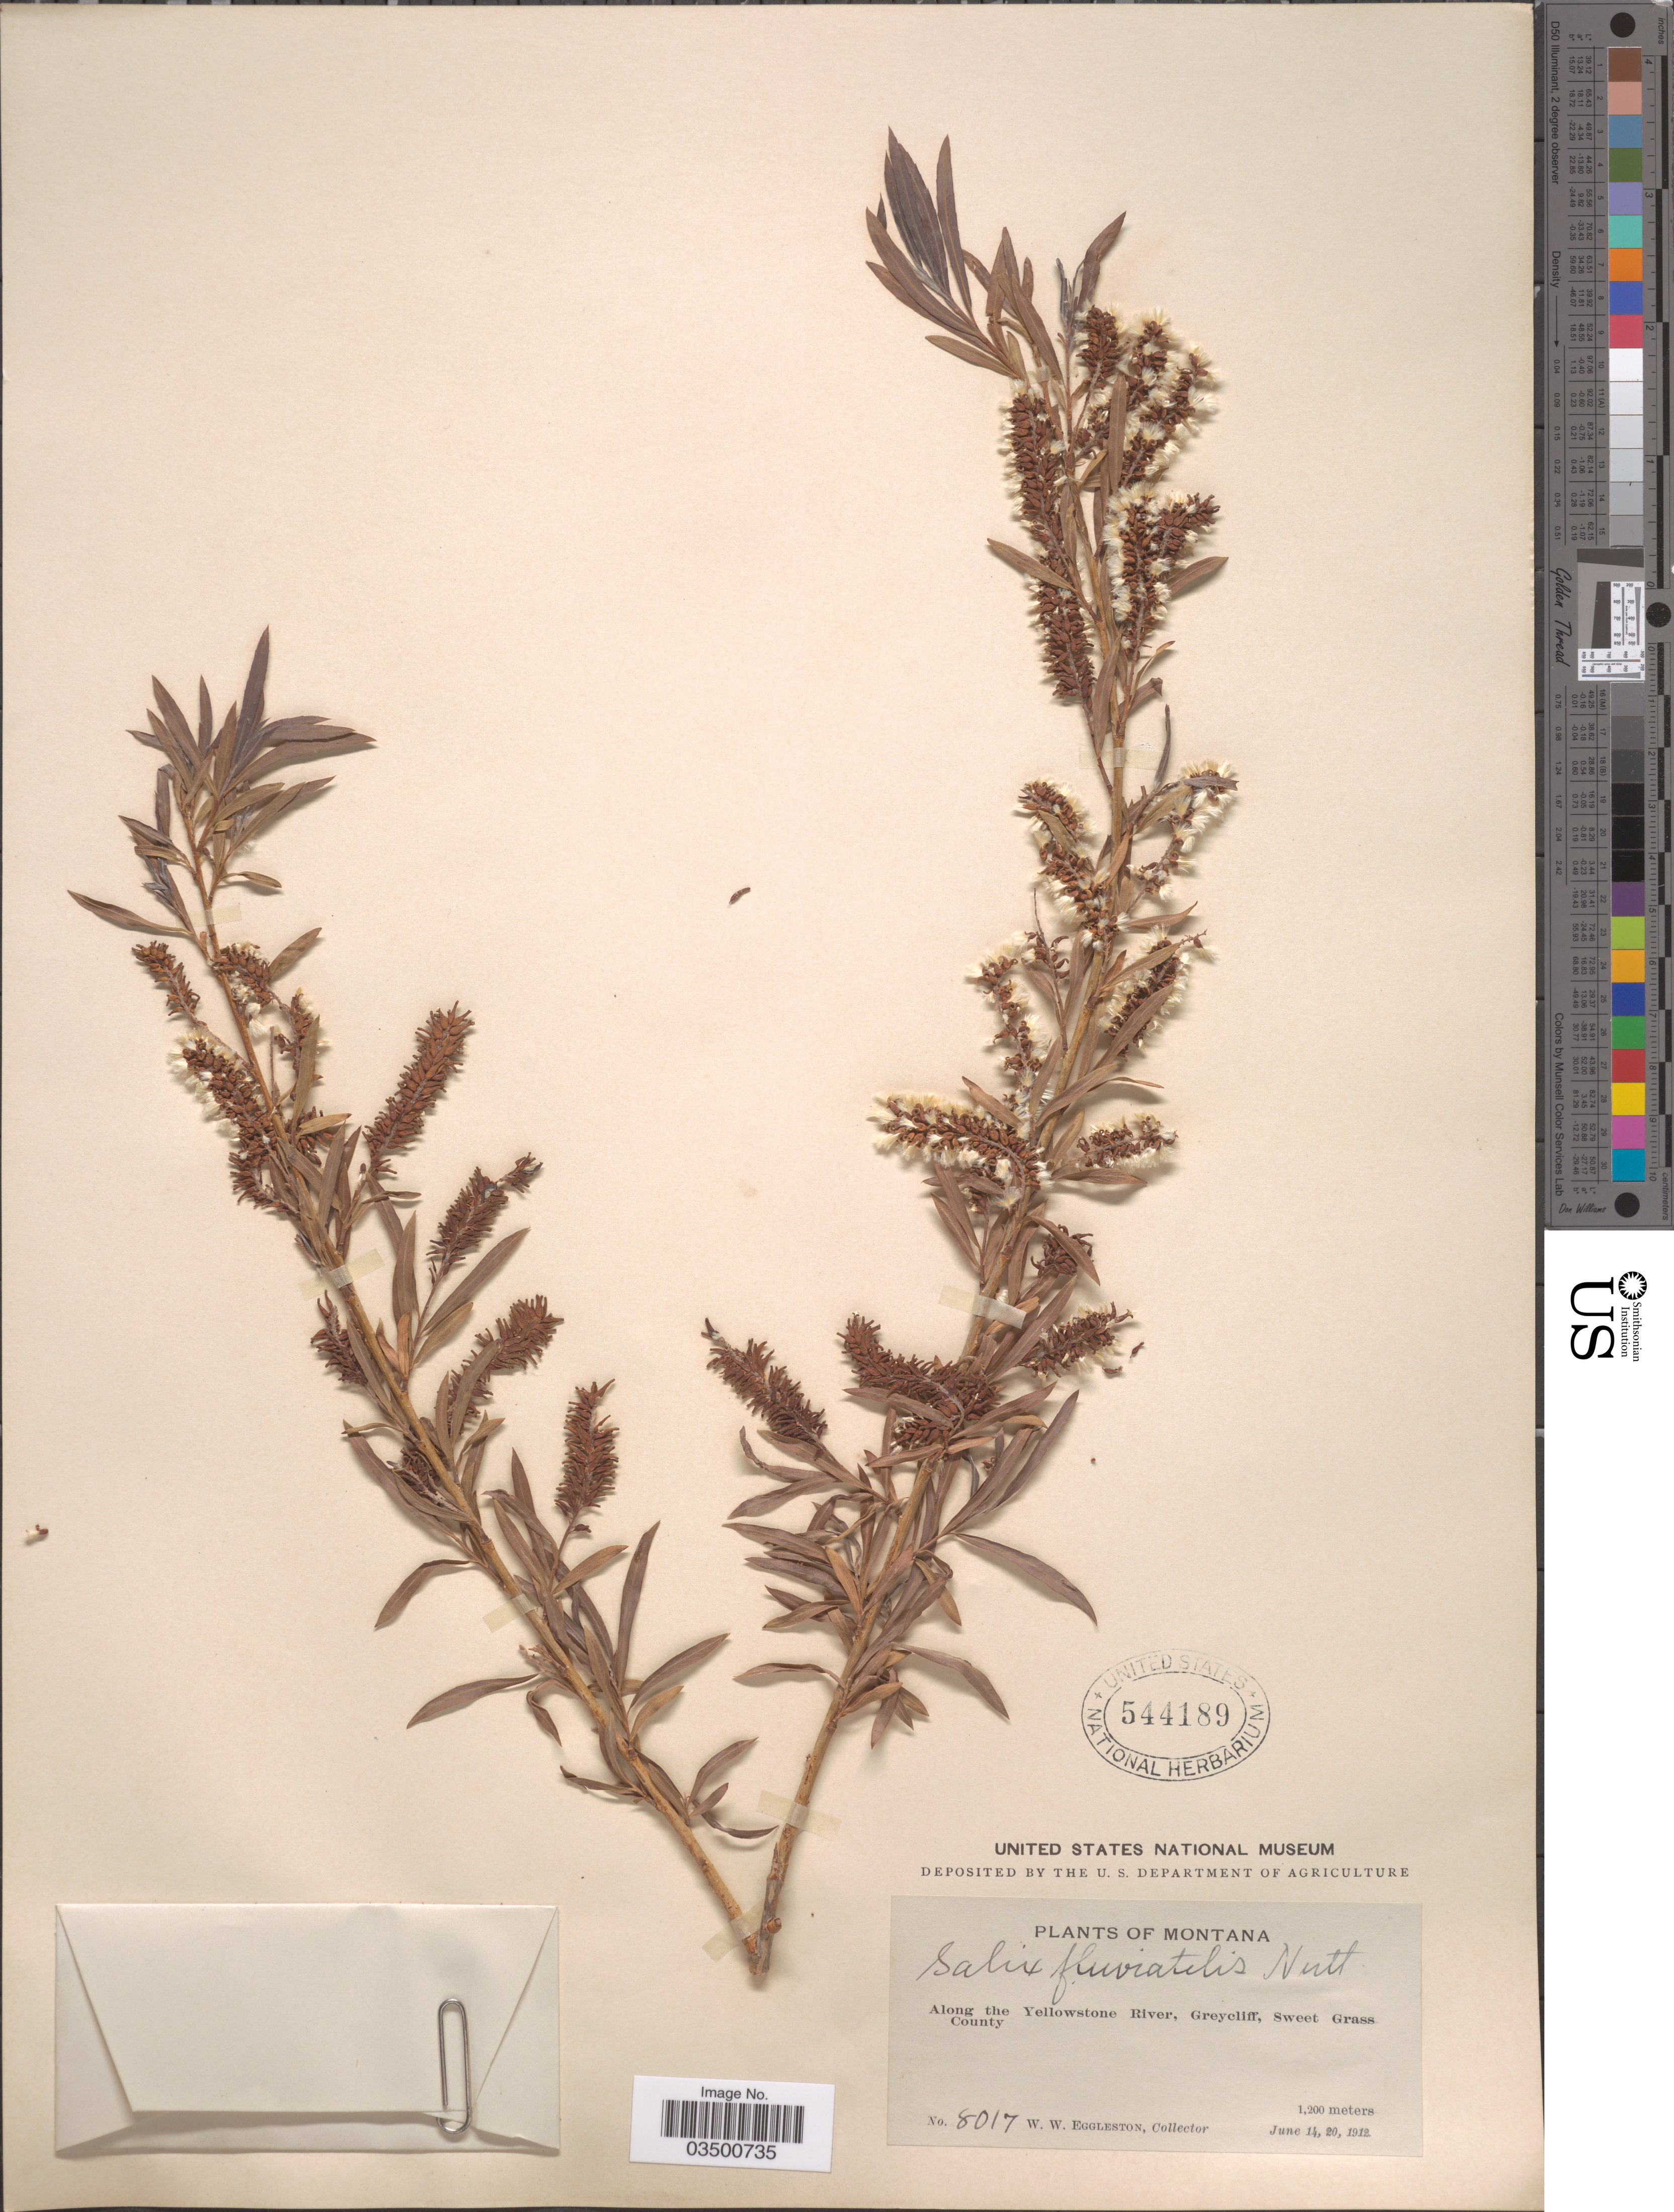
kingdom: Plantae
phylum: Tracheophyta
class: Magnoliopsida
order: Malpighiales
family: Salicaceae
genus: Salix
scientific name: Salix interior var. pedicellata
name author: (Andersson) C.R. Ball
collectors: W. W. Eggleston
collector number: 8017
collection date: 1912-06-14/1912-06-20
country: United States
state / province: Montana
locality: Along the Yellowstone River, Greycliff, Sweet Grass County.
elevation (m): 1200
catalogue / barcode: US 544189